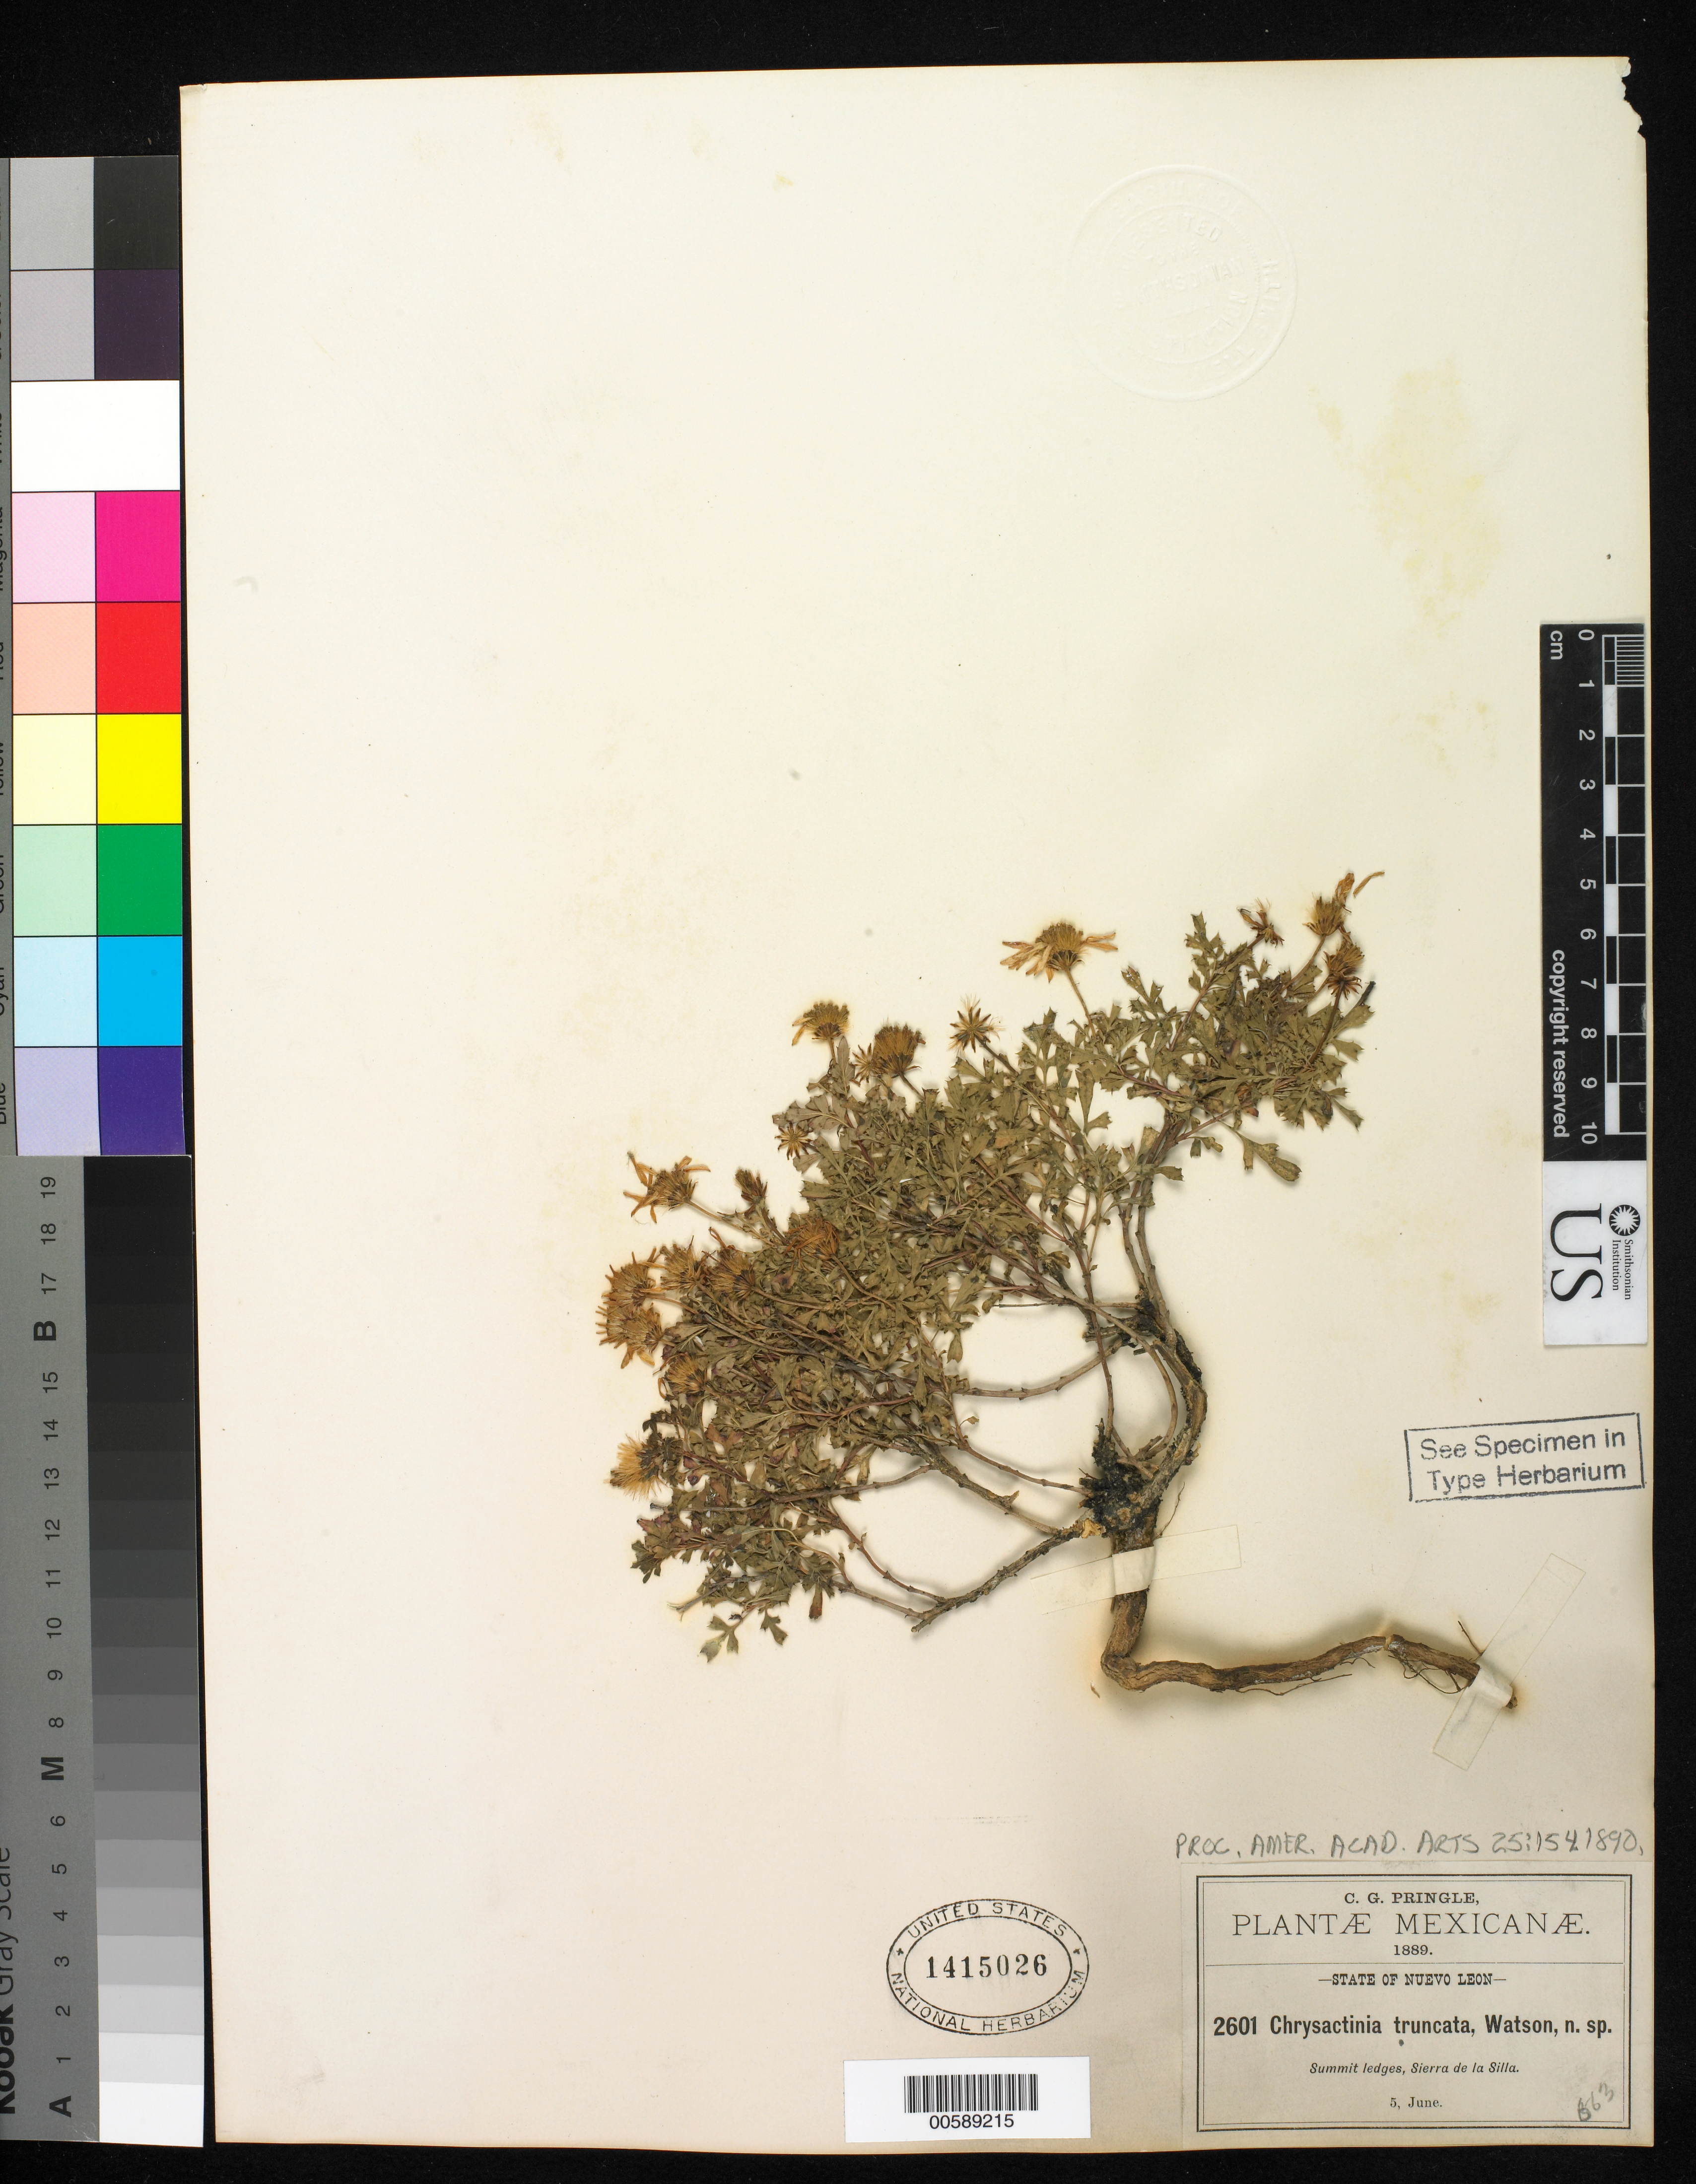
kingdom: Plantae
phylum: Tracheophyta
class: Magnoliopsida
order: Asterales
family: Asteraceae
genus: Chrysactinia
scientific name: Chrysactinia truncata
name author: S. Watson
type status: Isotype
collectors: C. G. Pringle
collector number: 2601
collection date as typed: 05 Jun 1889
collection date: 1889-06-05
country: Mexico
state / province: Nuevo León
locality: Sierra de La Silla.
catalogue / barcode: US 1415026